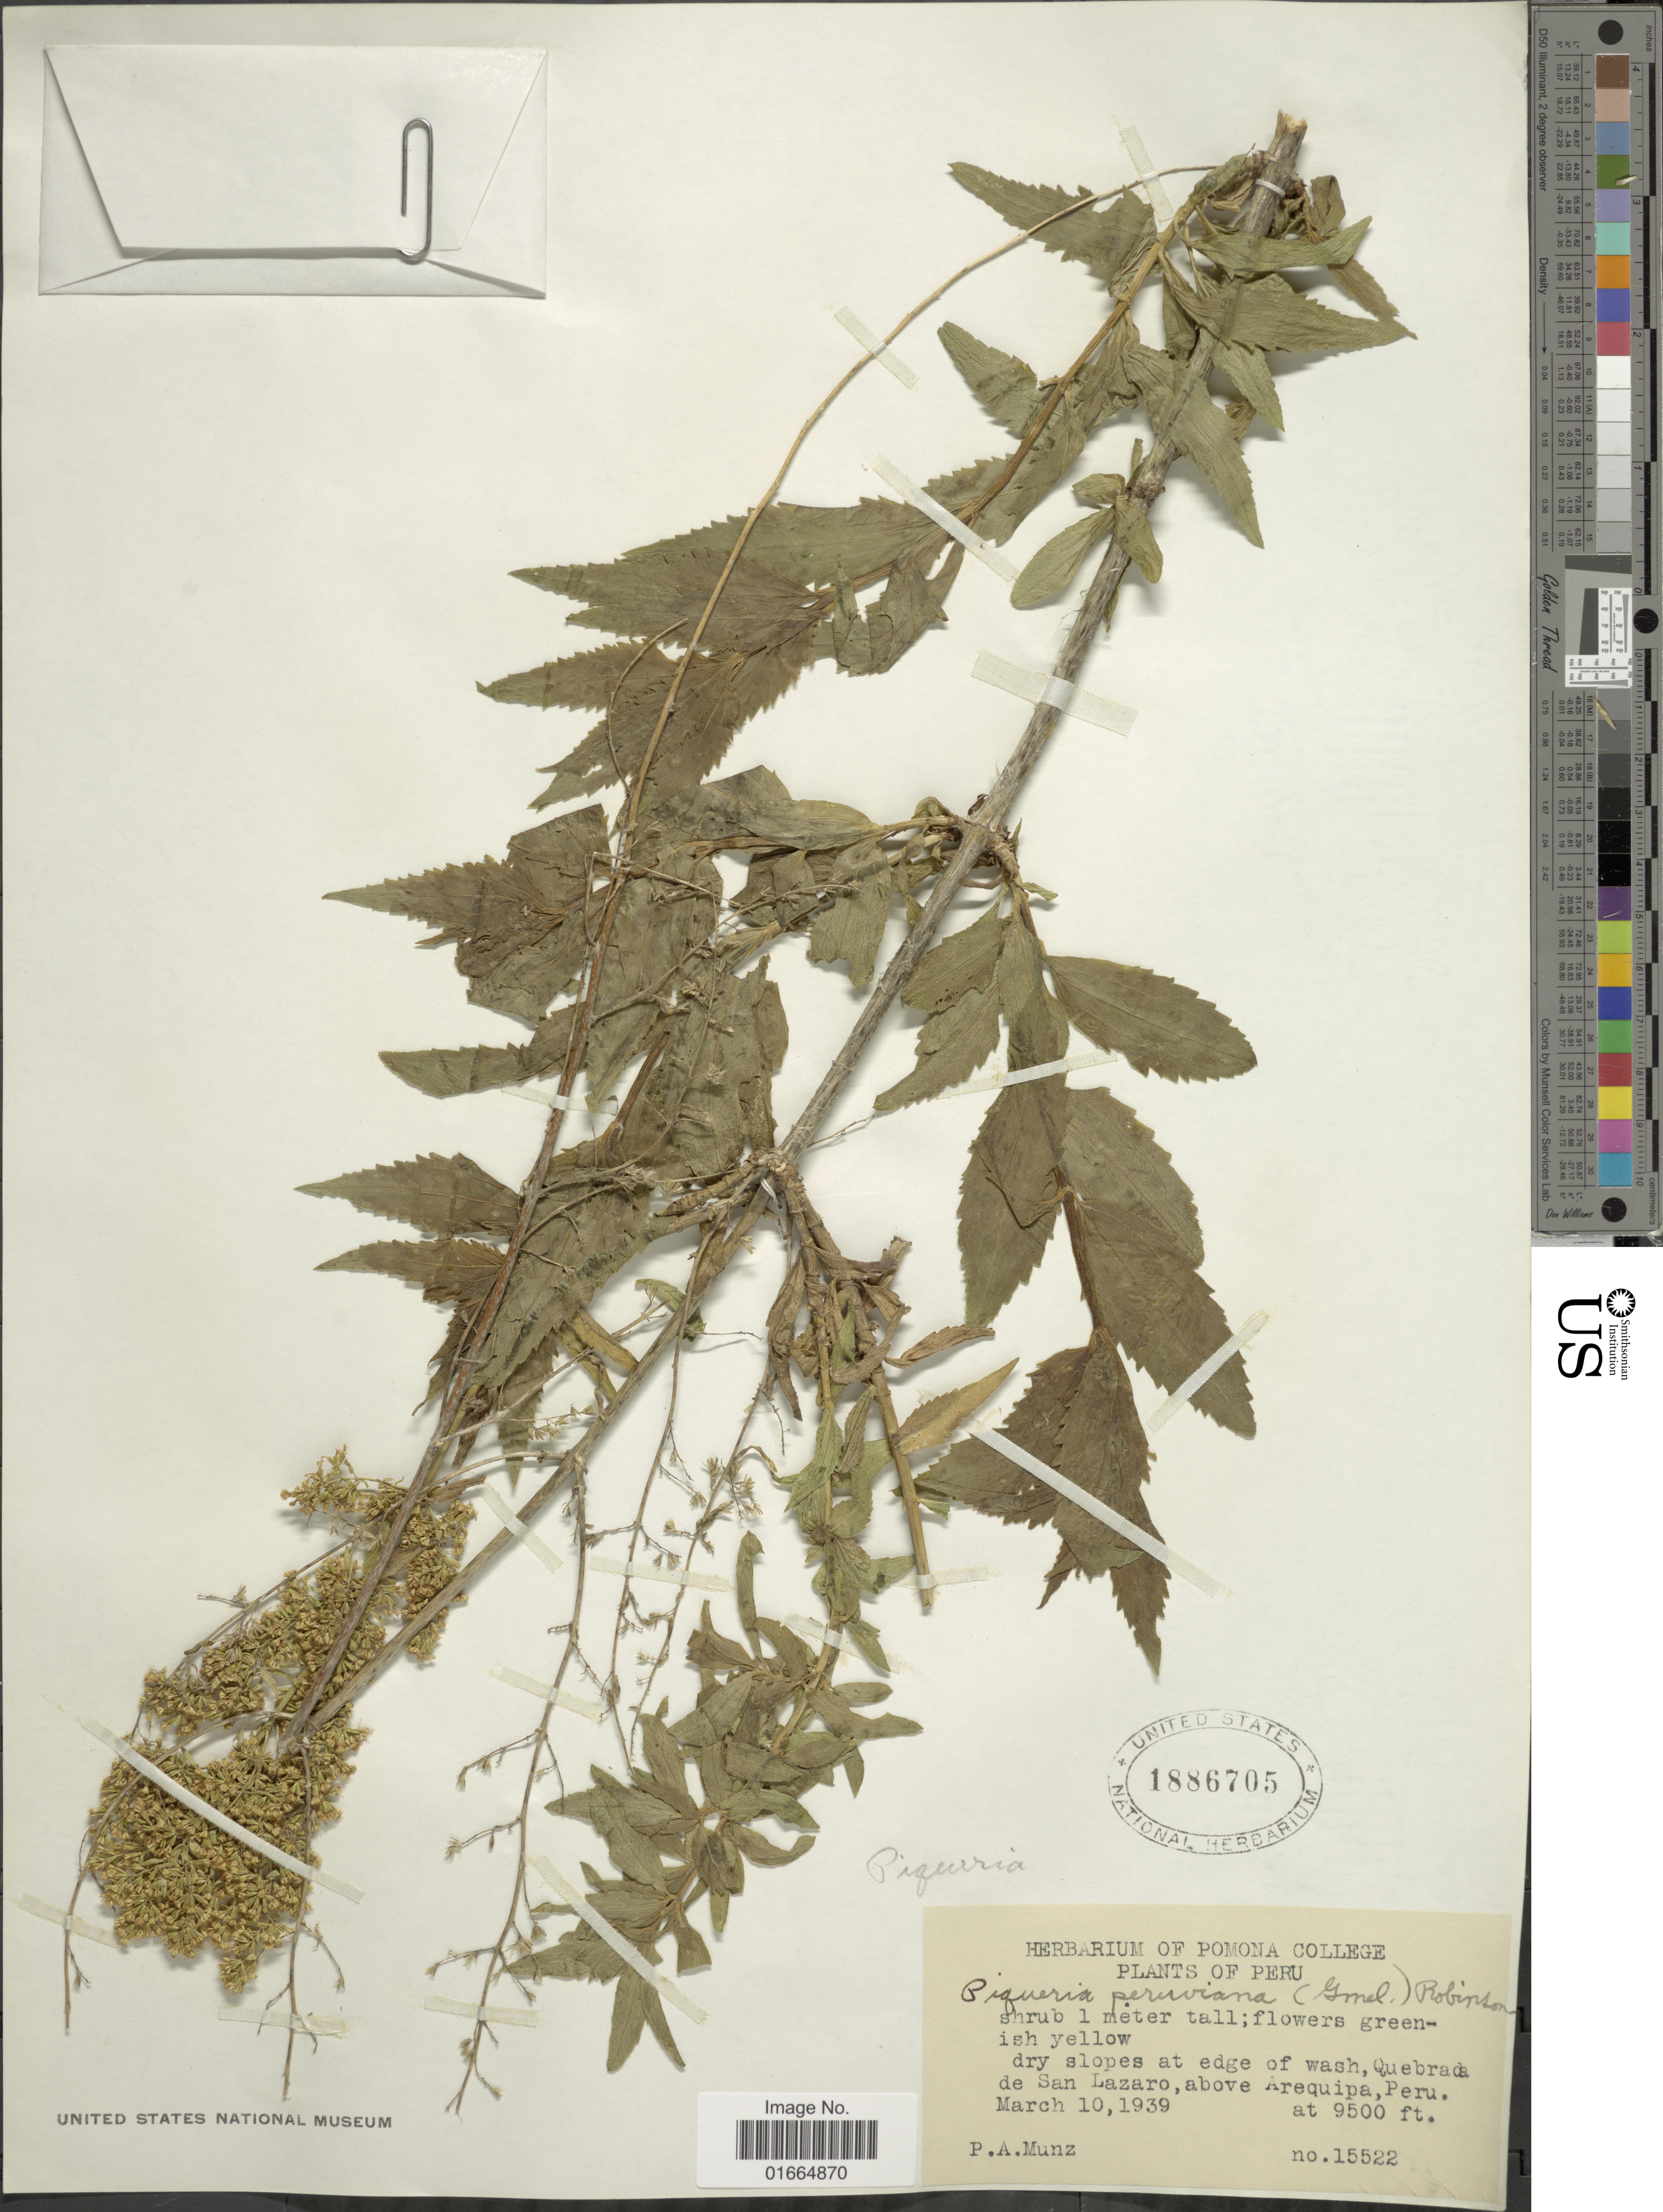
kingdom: Plantae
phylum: Tracheophyta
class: Magnoliopsida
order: Asterales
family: Asteraceae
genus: Ophryosporus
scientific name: Ophryosporus peruvianus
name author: (J.F. Gmel.) R.M. King & H. Rob.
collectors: P. A. Munz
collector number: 15522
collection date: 1939-03-10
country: Peru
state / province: Arequipa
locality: Dry slopes at edge of wasg, Quebrada de San Lazaro, above Arequipa, Peru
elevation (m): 2896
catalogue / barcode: US 1886705